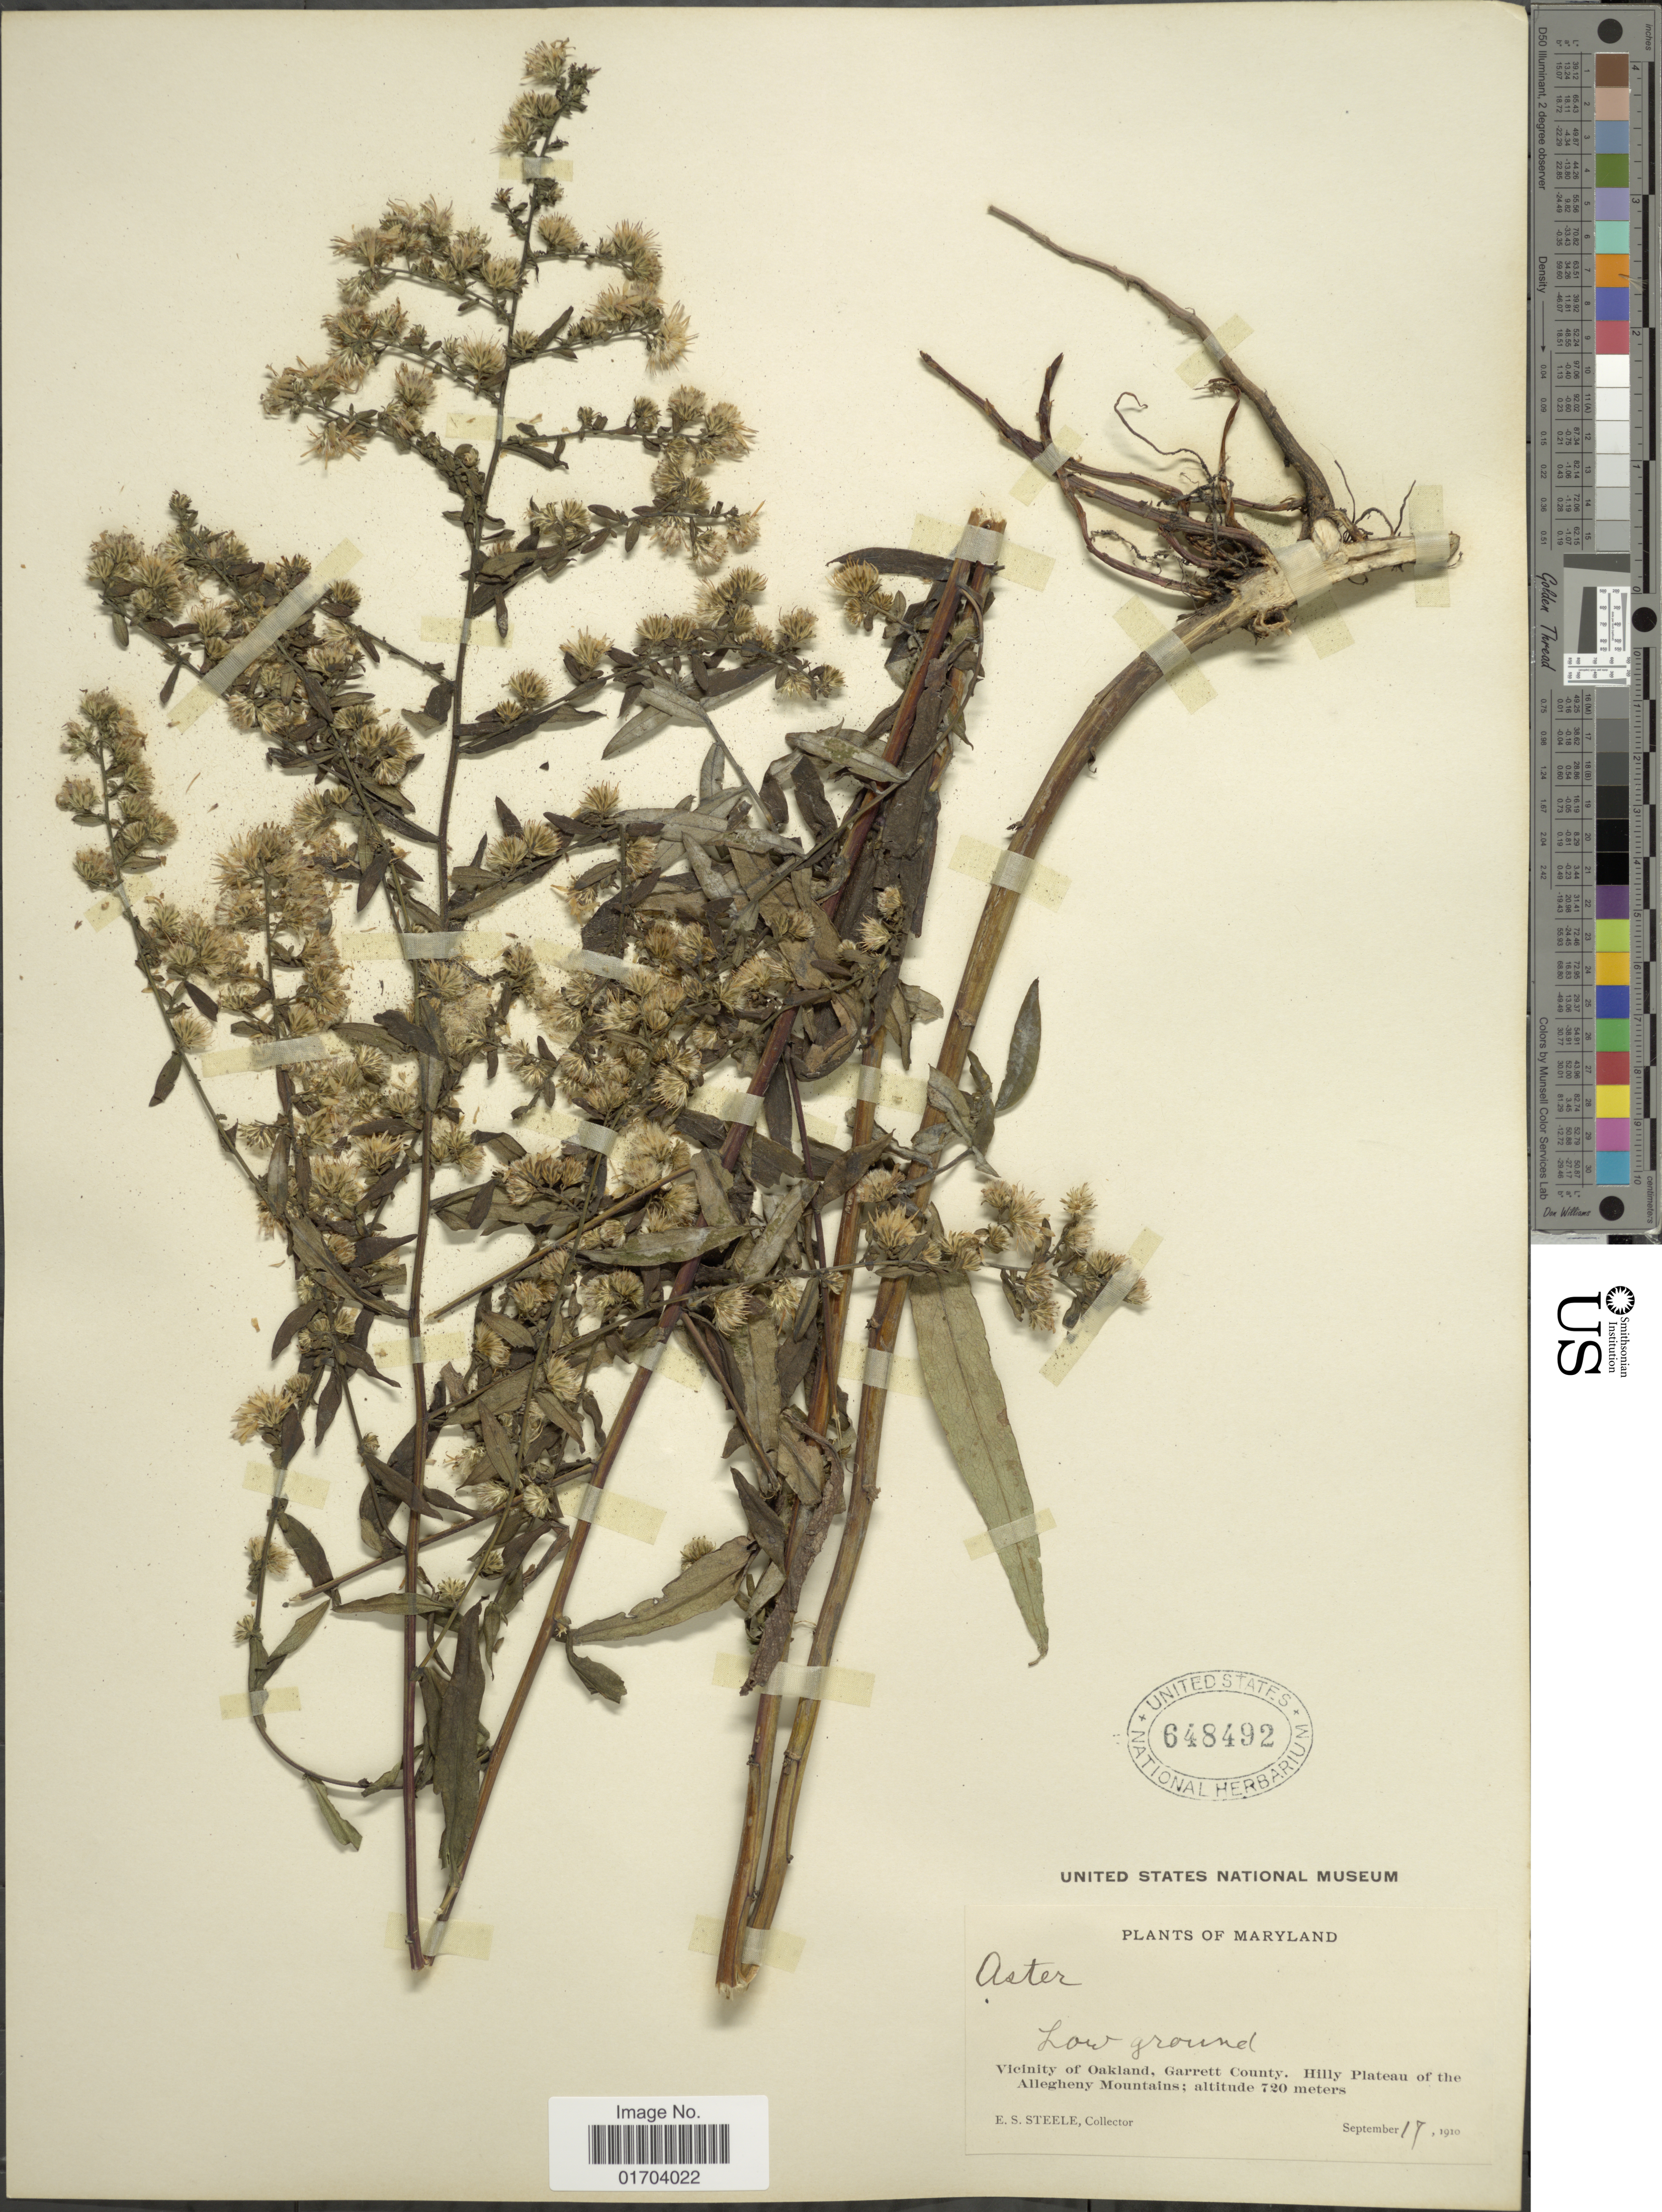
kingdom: Plantae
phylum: Tracheophyta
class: Magnoliopsida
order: Asterales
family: Asteraceae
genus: Aster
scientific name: Aster instabilis E.S. Steele sp. nov. ined.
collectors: E. Steele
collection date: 1910-09-17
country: United States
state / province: Maryland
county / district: Garrett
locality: Vicinity of Oakland, Garrett County. Hilly Plateau of the Allegheny Mountains.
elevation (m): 720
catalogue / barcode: US 648492